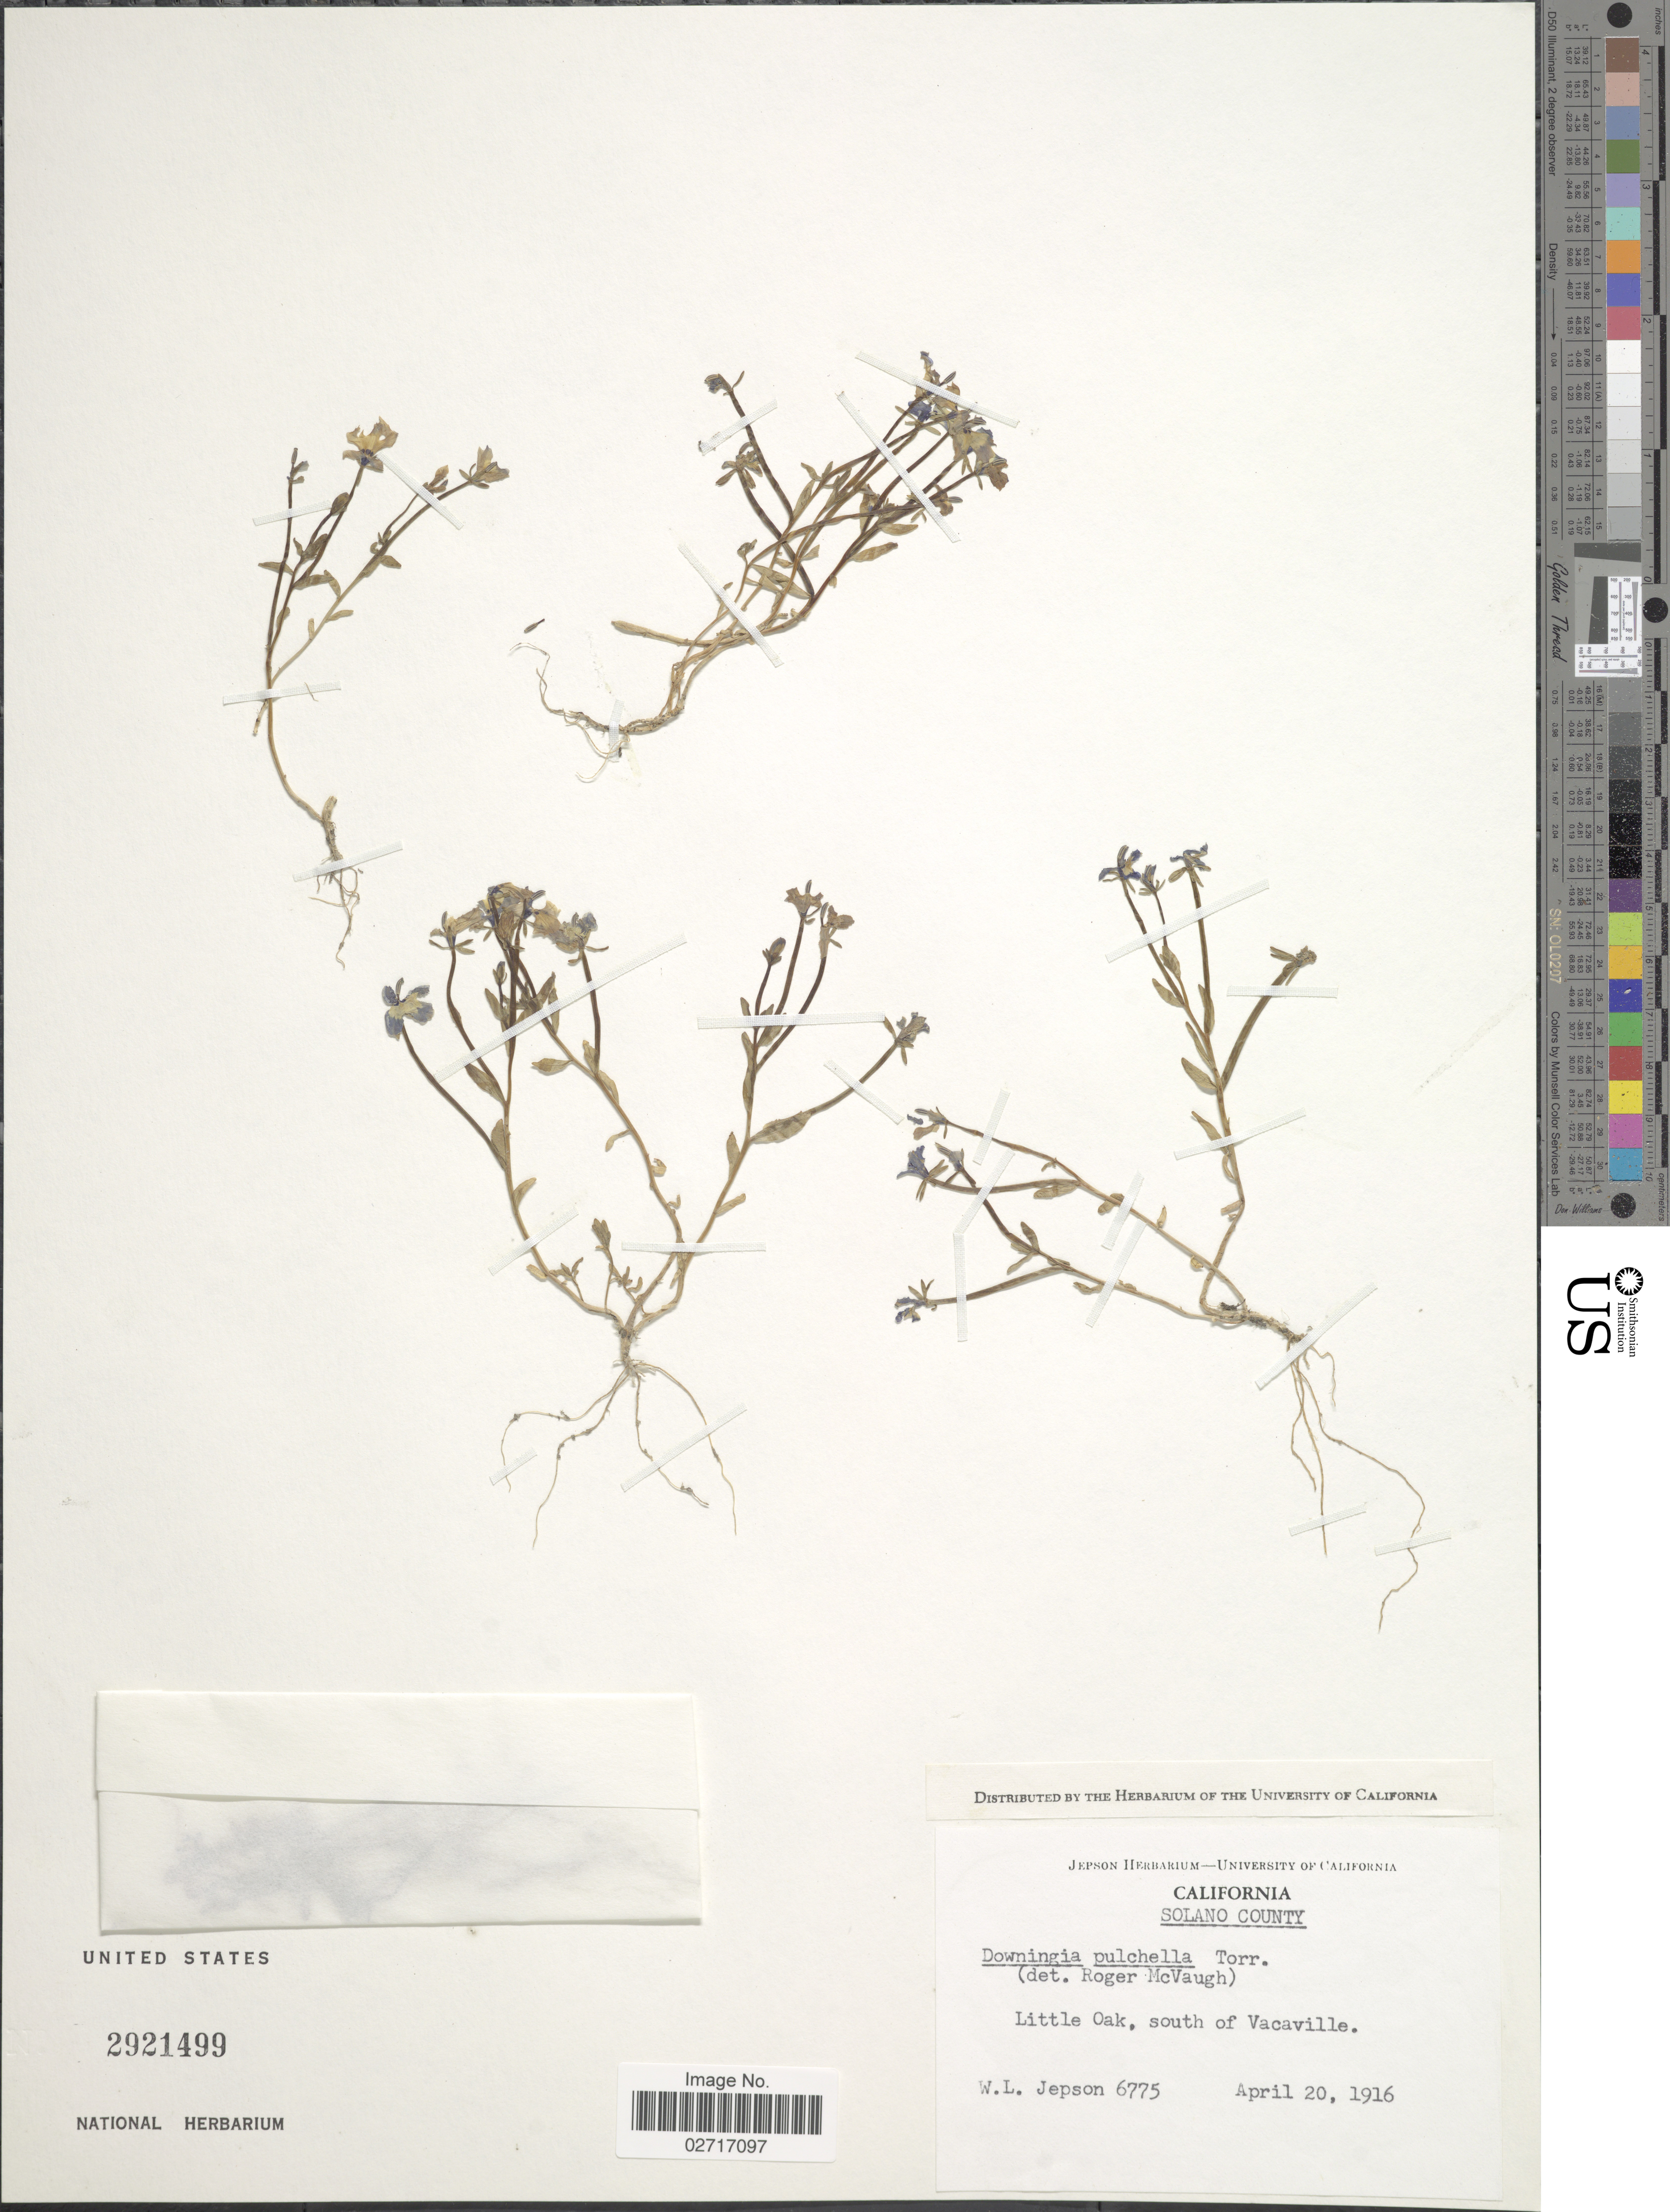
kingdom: Plantae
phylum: Tracheophyta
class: Magnoliopsida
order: Asterales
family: Campanulaceae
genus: Downingia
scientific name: Downingia pulchella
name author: (Lindl.) Torr.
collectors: W. L. Jepson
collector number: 6775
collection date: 1916-04-20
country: United States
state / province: California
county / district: Solano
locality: Solano County. Little Oak, south of Vacaville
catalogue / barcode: US 2921499